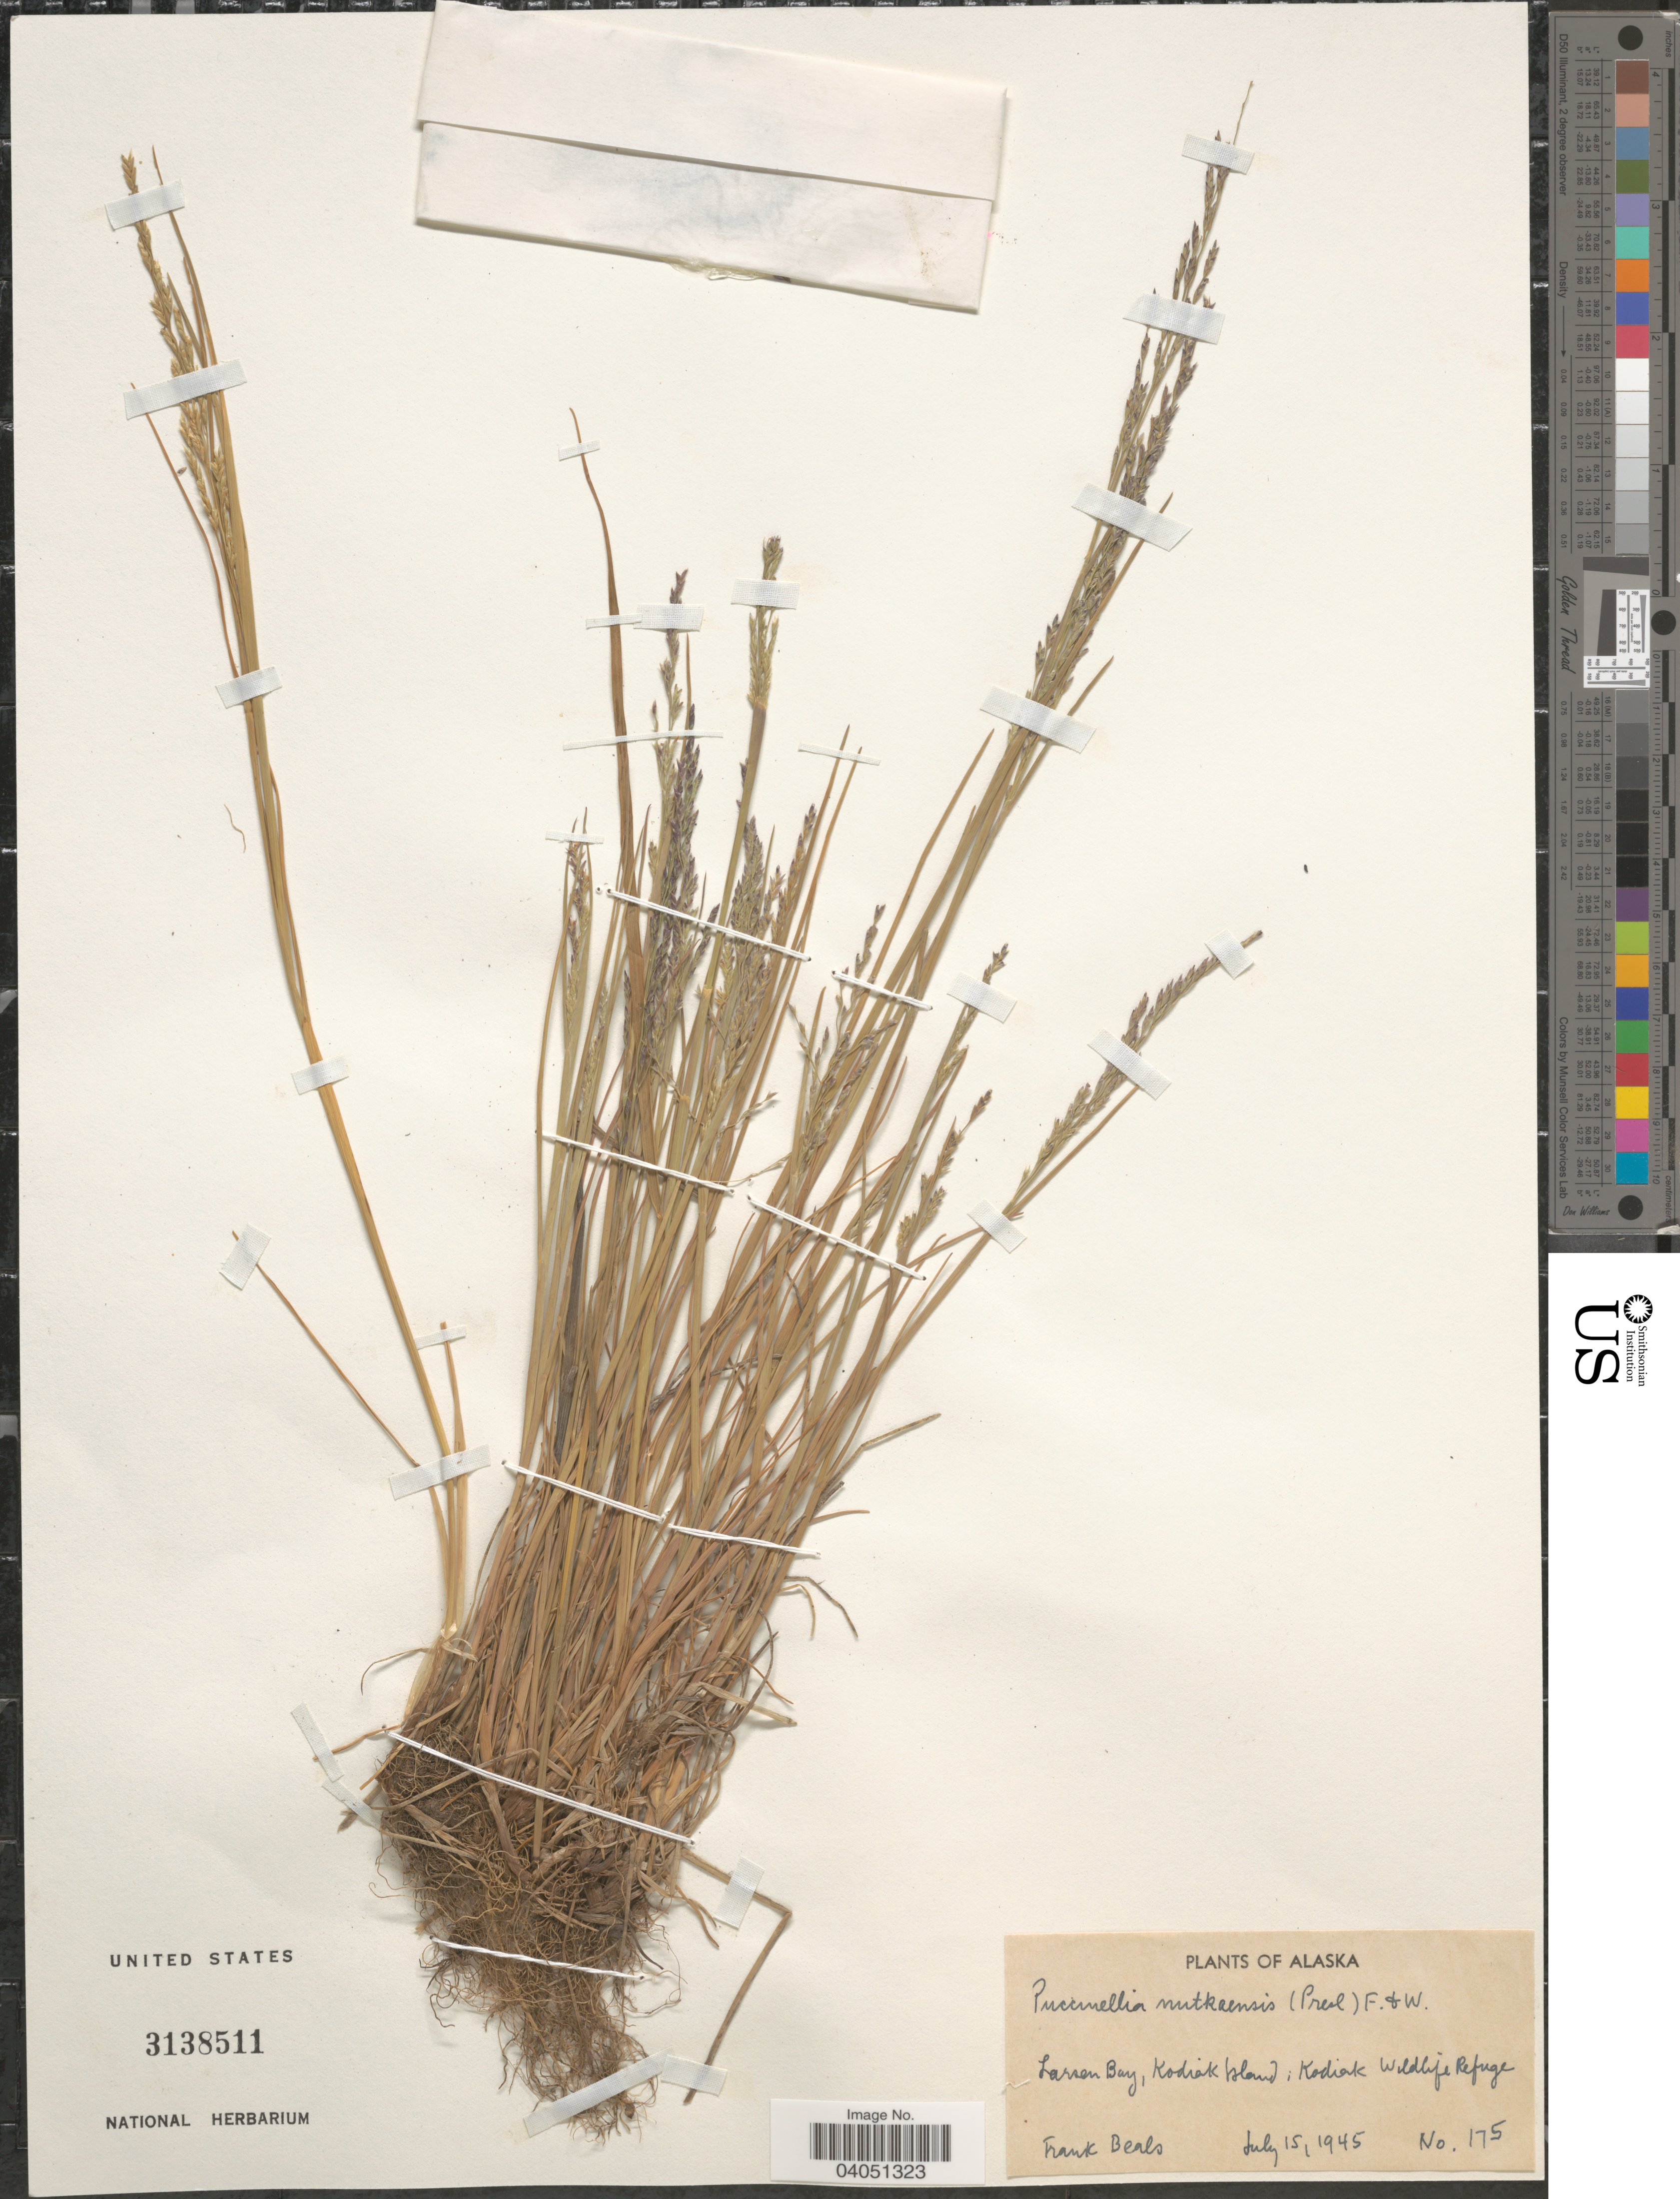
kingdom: Plantae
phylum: Tracheophyta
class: Liliopsida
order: Poales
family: Poaceae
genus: Puccinellia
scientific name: Puccinellia nutkaensis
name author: (J. Presl) Fernald & Weath.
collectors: F. Beals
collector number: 175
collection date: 1945-07-15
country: United States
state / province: Alaska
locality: Larsen Bay, Kodiak Island: Kodiak Wildlife Refuge.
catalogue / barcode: US 3138511